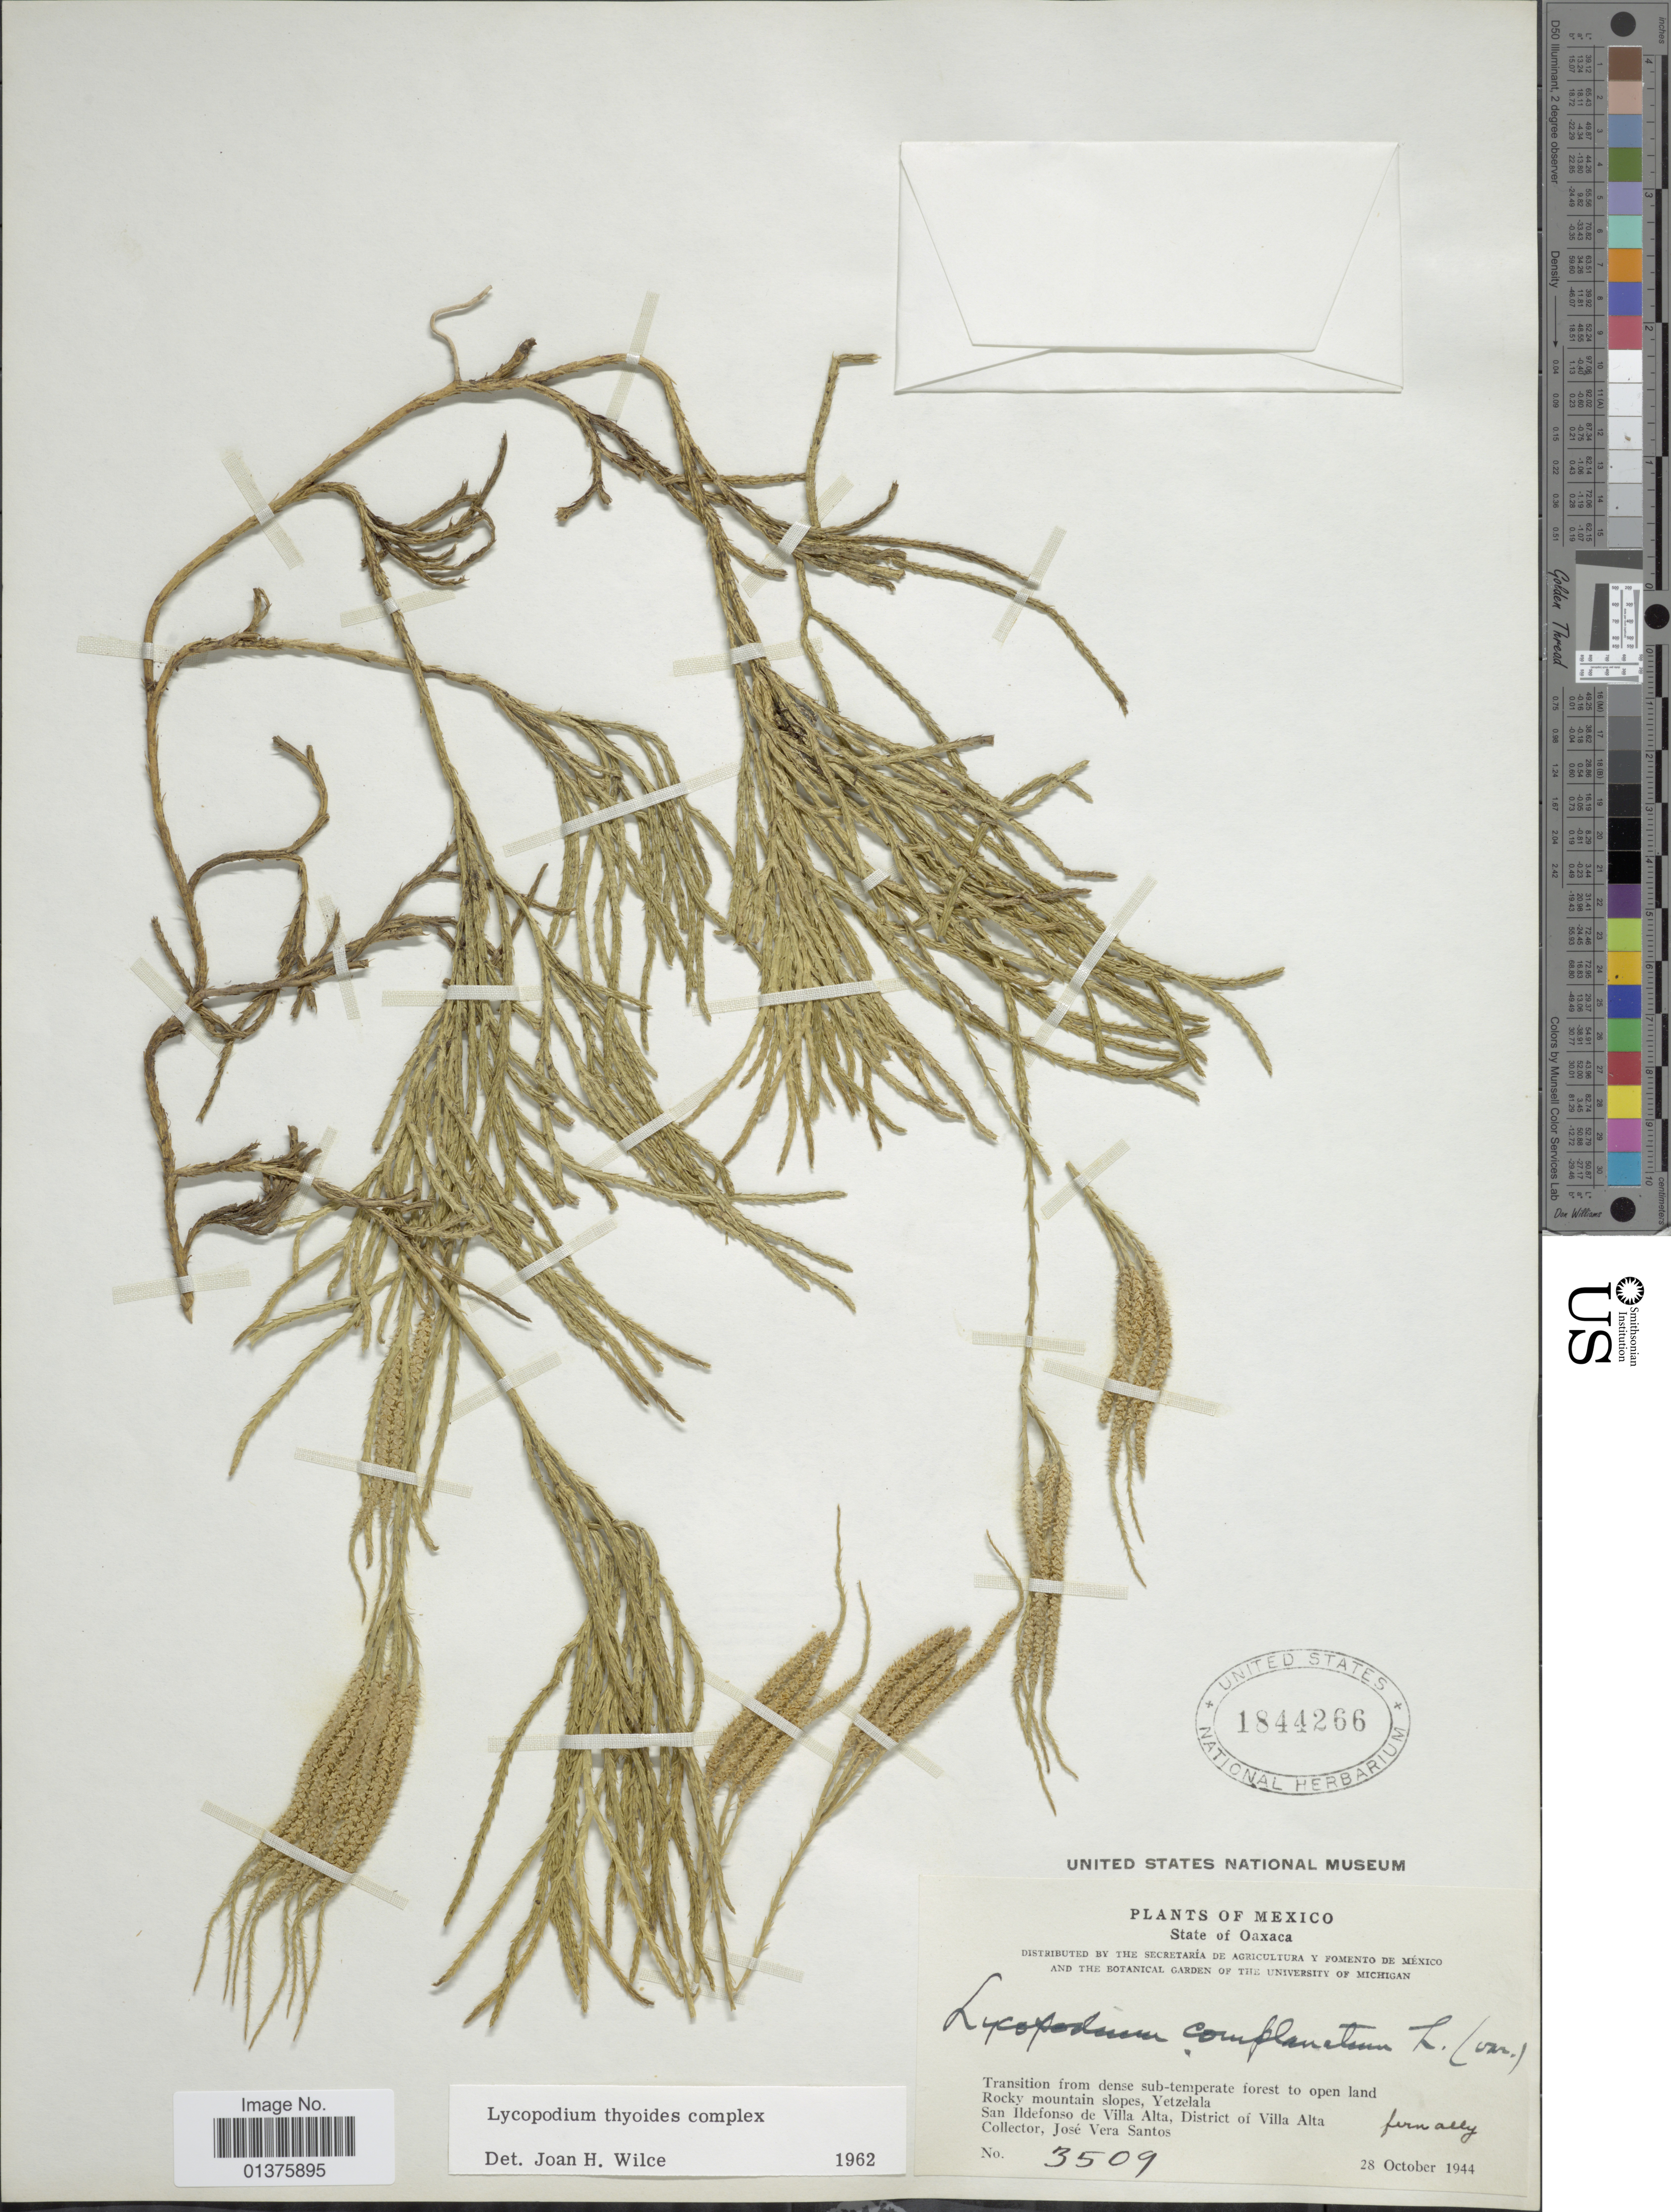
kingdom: Plantae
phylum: Tracheophyta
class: Lycopodiopsida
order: Lycopodiales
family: Lycopodiaceae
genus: Diphasiastrum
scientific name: Diphasiastrum thyoides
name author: (Humb. & Bonpl. ex Willd.) Holub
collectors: J. Vera Santos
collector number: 3509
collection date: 1944-10-28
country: Mexico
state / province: Oaxaca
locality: Rocky mountain slopes, Yetzelala, San Ildefonse de Villa Alta, District of Villa Alta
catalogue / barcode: US 1844266